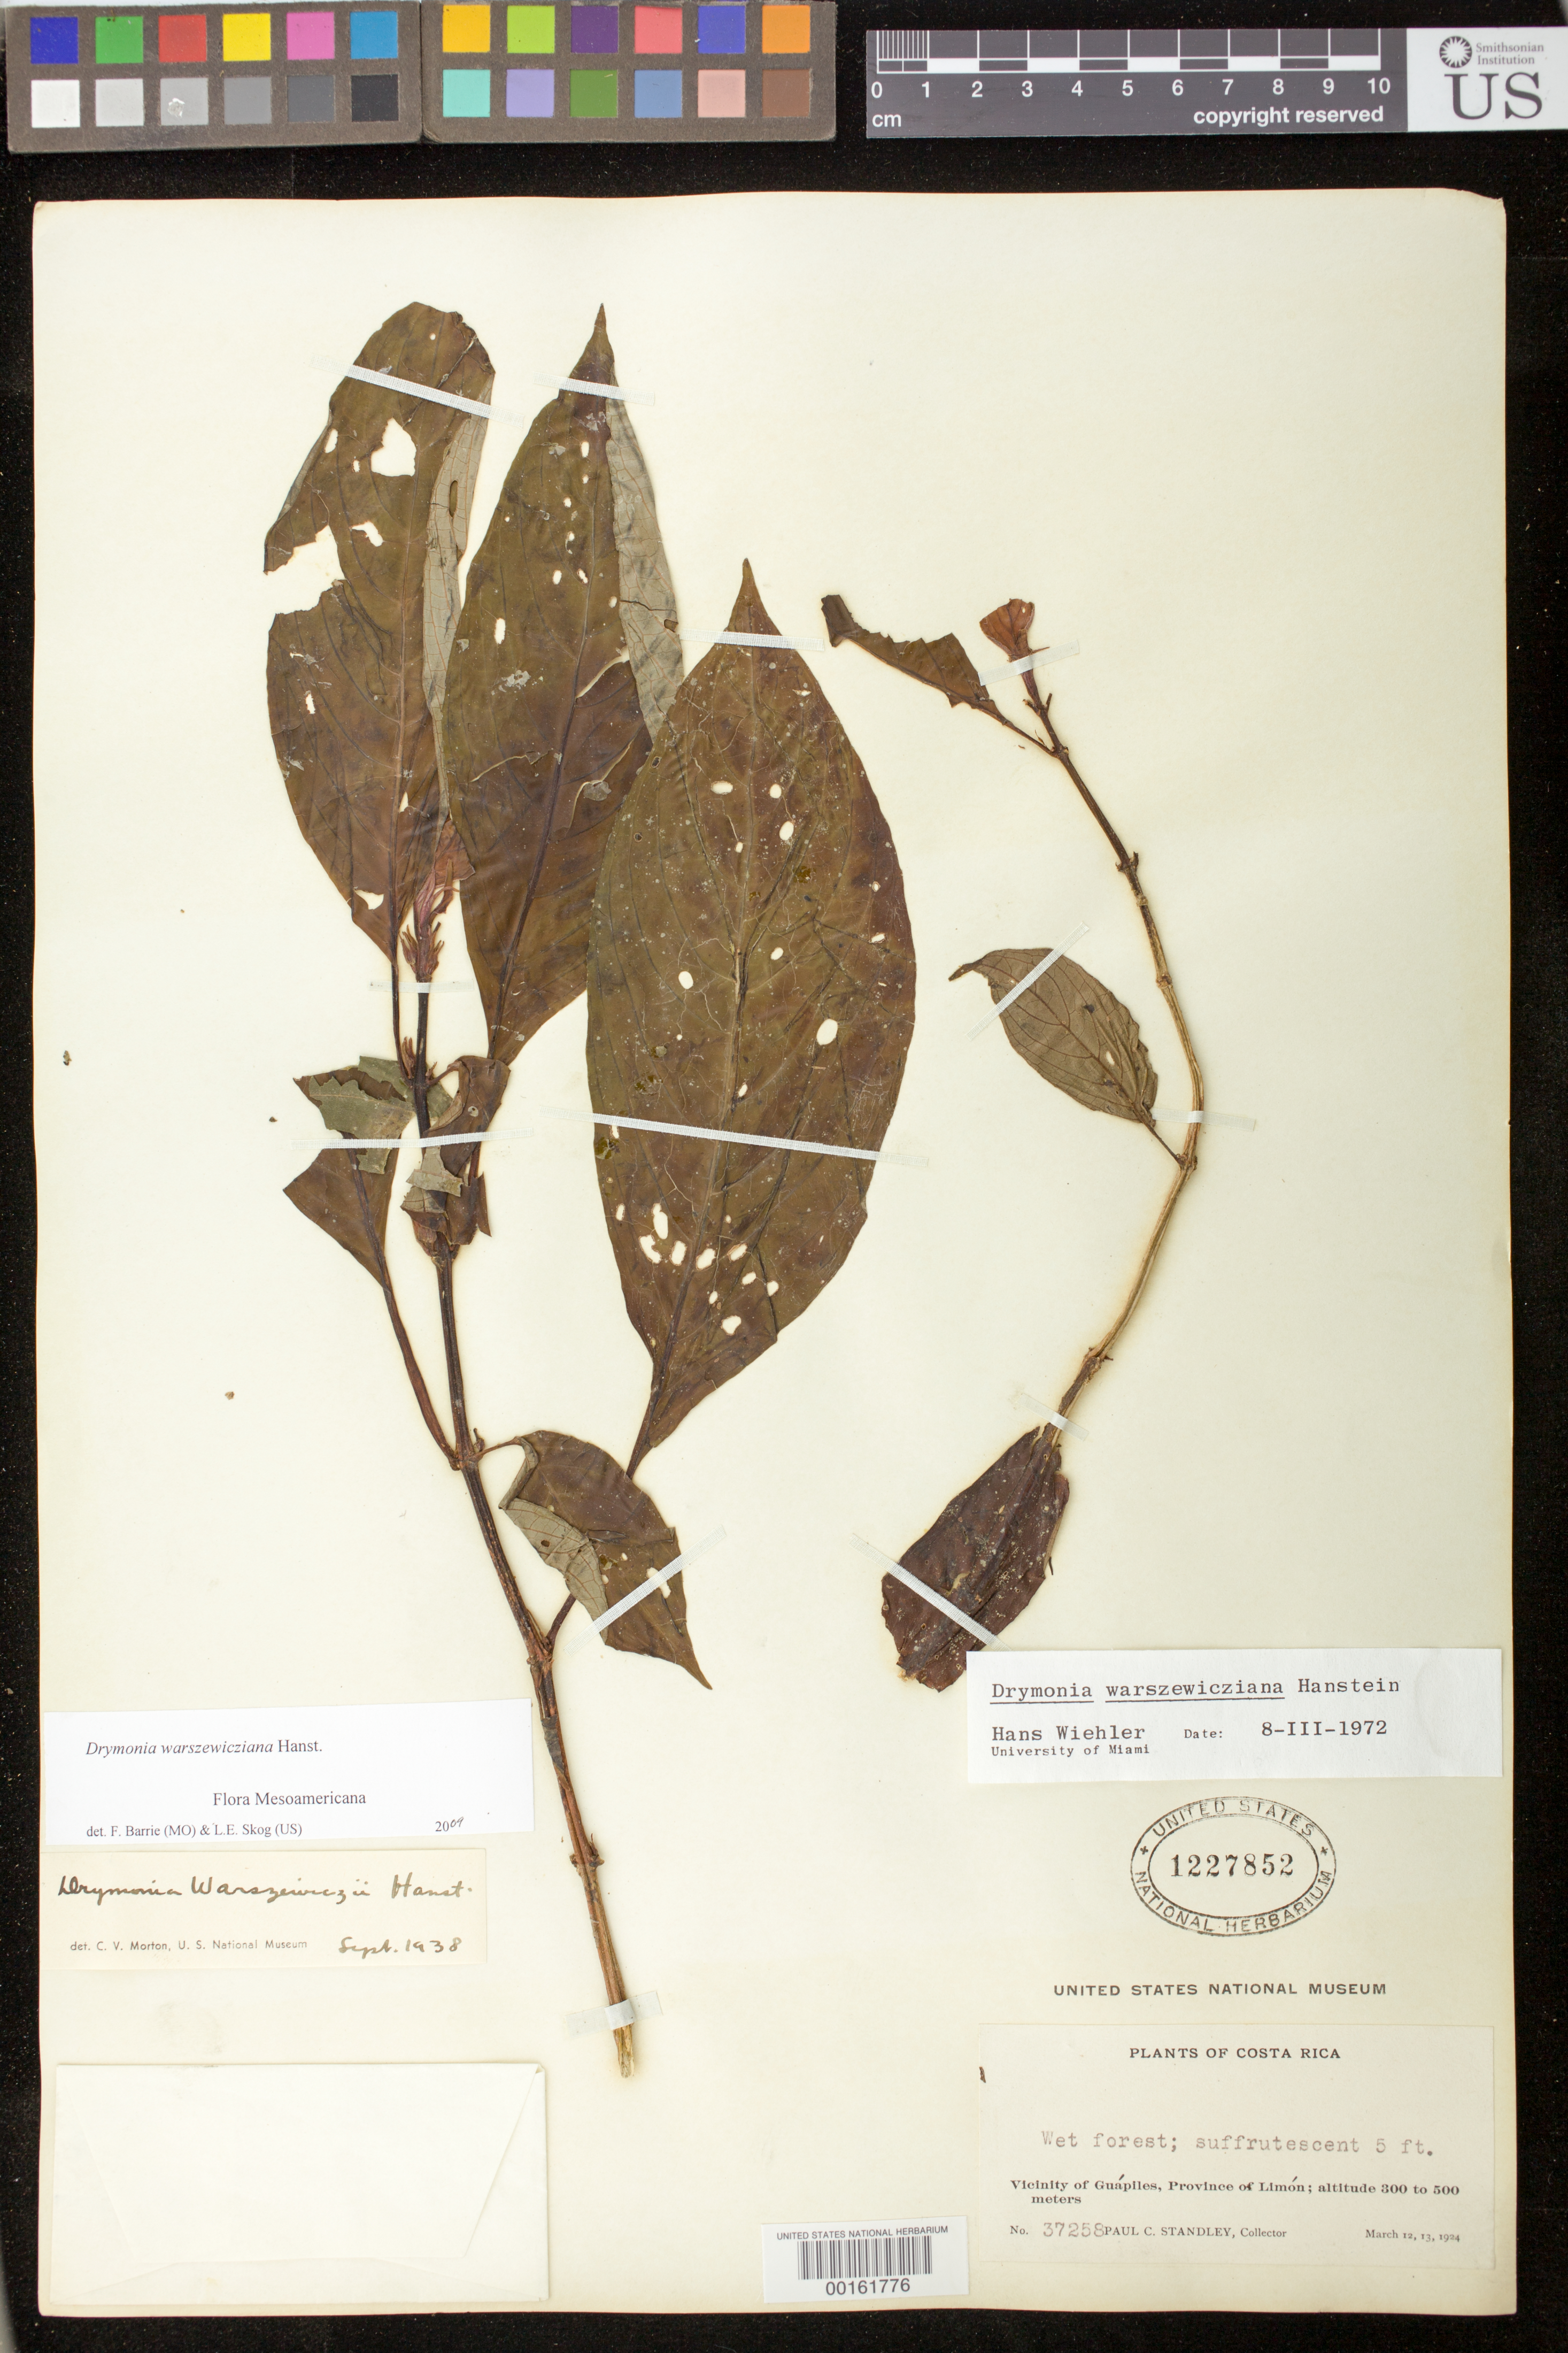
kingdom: Plantae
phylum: Tracheophyta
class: Magnoliopsida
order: Lamiales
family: Gesneriaceae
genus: Drymonia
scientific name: Drymonia warszewicziana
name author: Hanst.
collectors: P. C. Standley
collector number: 37258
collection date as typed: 12-13 Mar 1924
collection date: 1924-03-12/1924-03-13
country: Costa Rica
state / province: Limón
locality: Vicinity of Guapiles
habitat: Wet forest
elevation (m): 300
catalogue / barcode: US 1227852